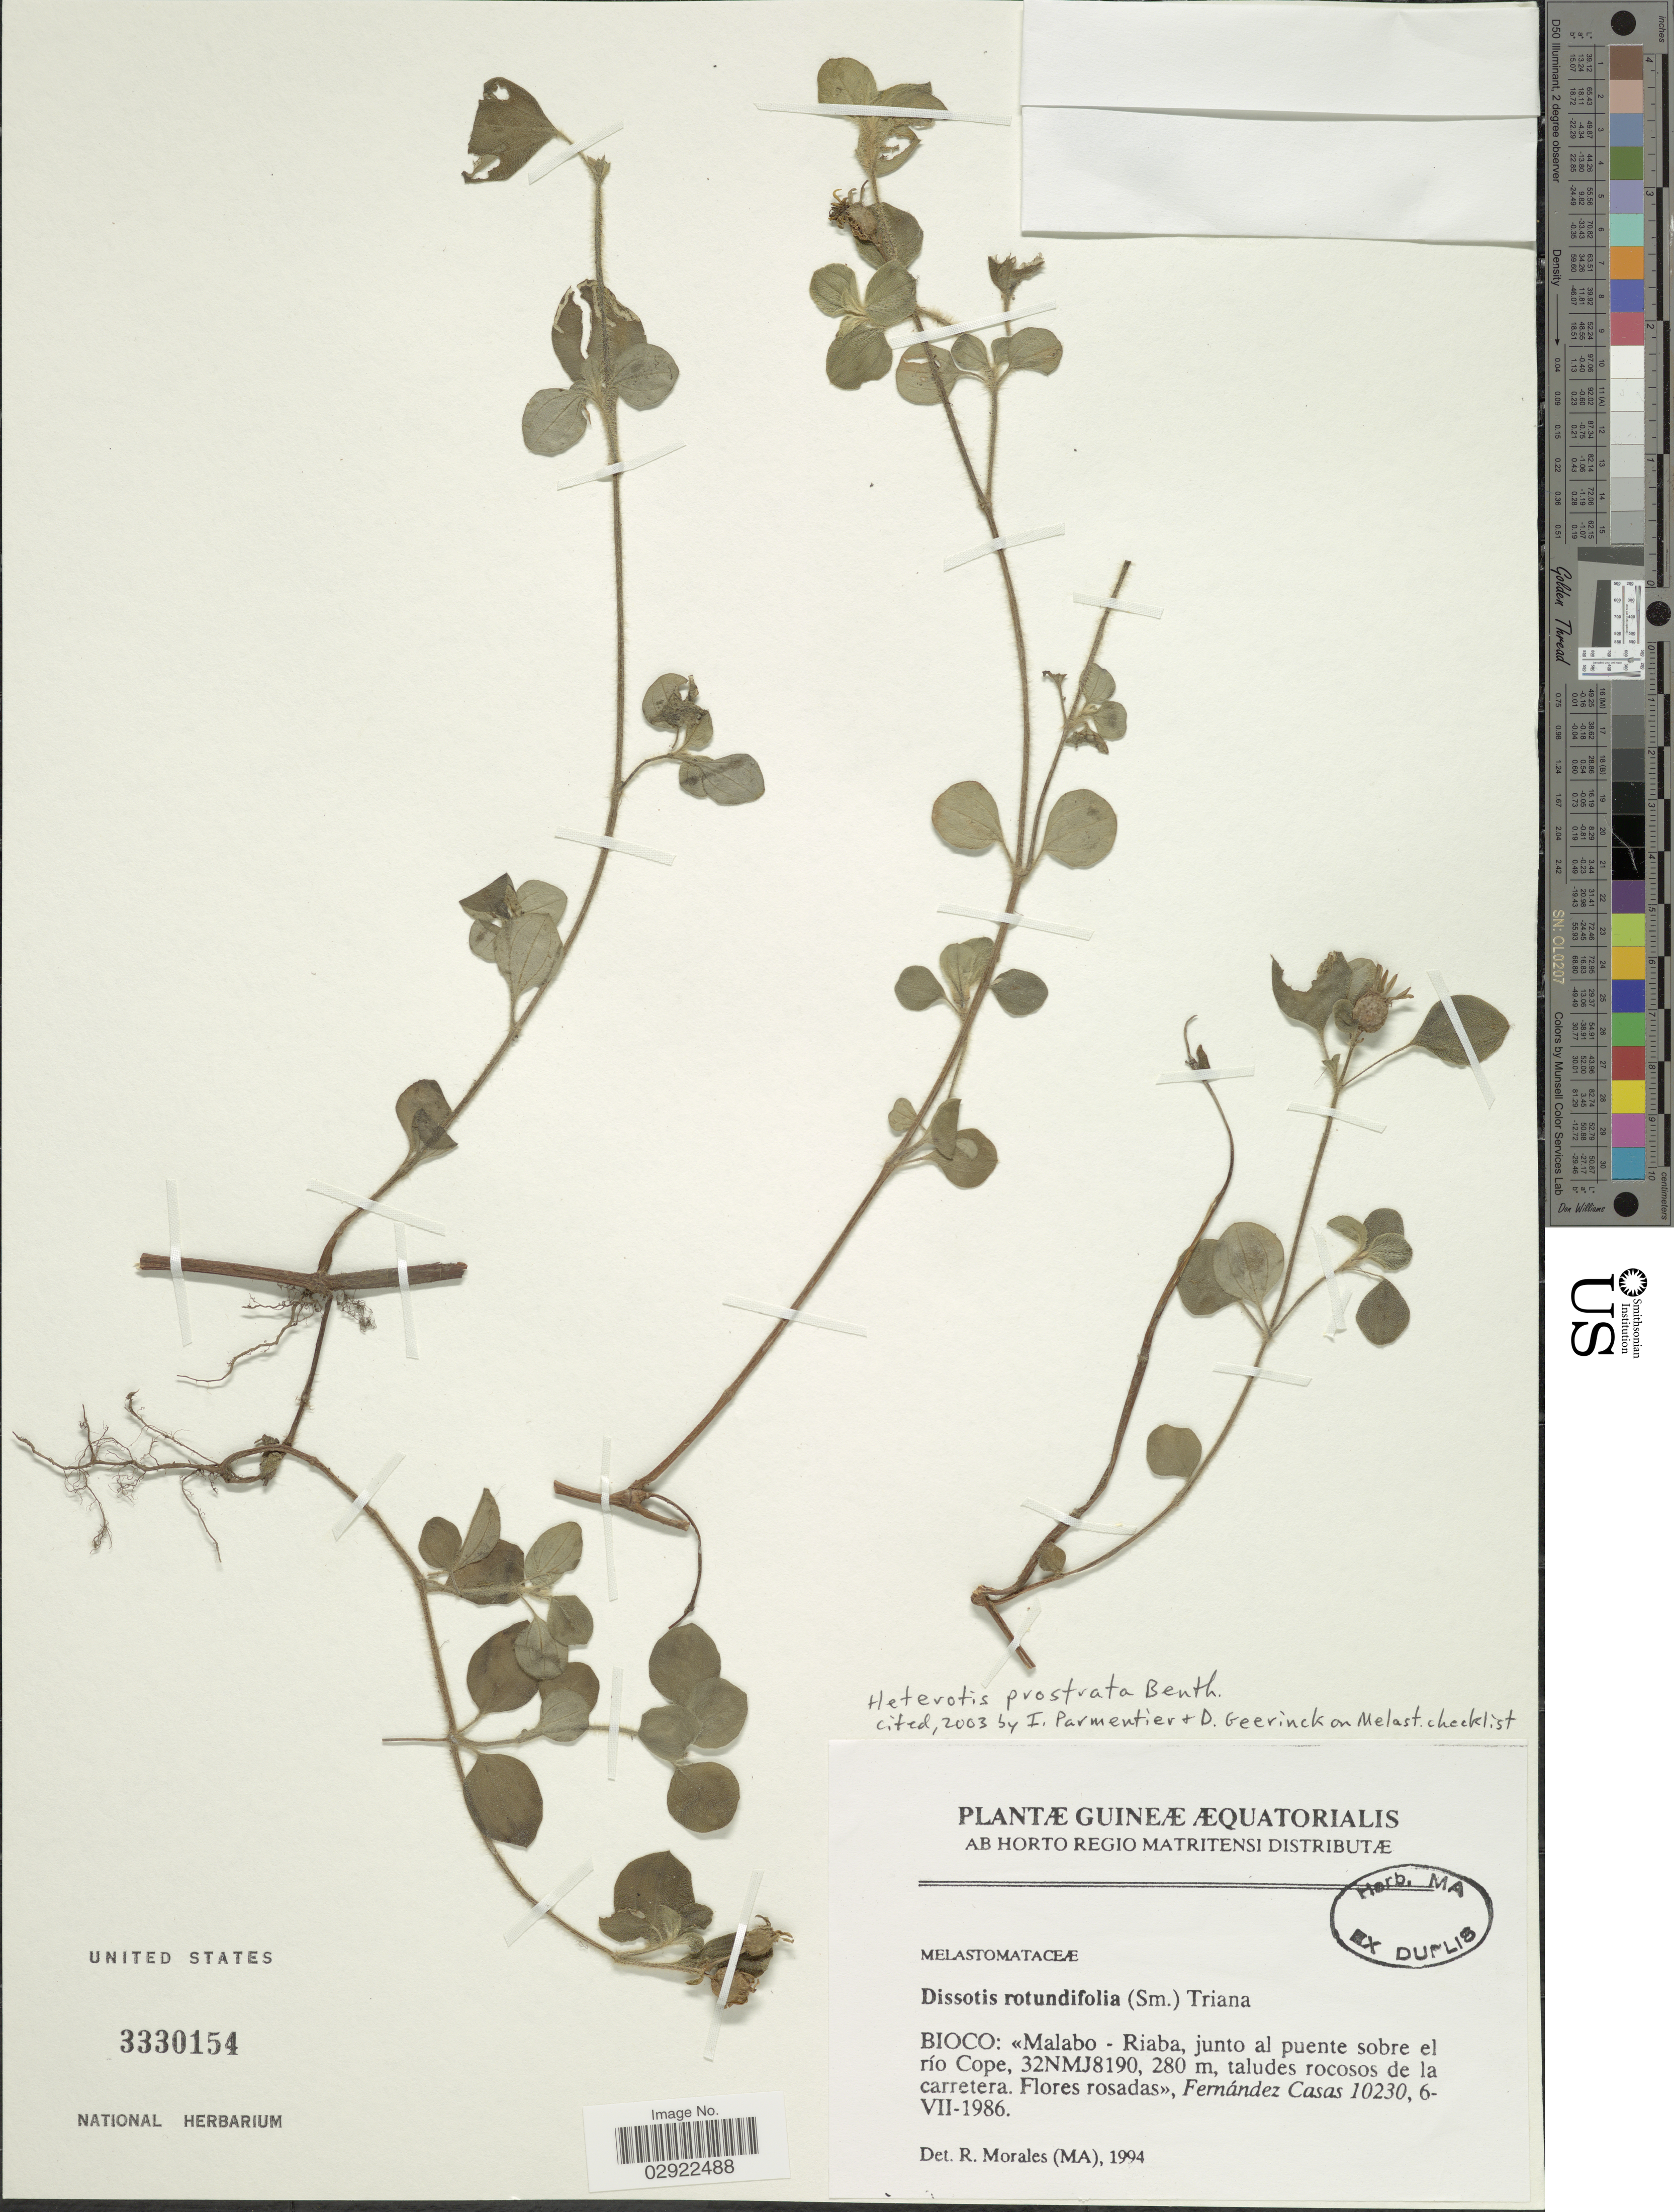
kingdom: Plantae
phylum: Tracheophyta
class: Magnoliopsida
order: Myrtales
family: Melastomataceae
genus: Heterotis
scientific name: Heterotis prostrata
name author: (Thonn.) Benth.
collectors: F. Casas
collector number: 10230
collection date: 1986-07-06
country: Equatorial Guinea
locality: Malabo - Riaba, junto al puente sobre el río Cope, 32NMJ8190.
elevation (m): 280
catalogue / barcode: US 3330154